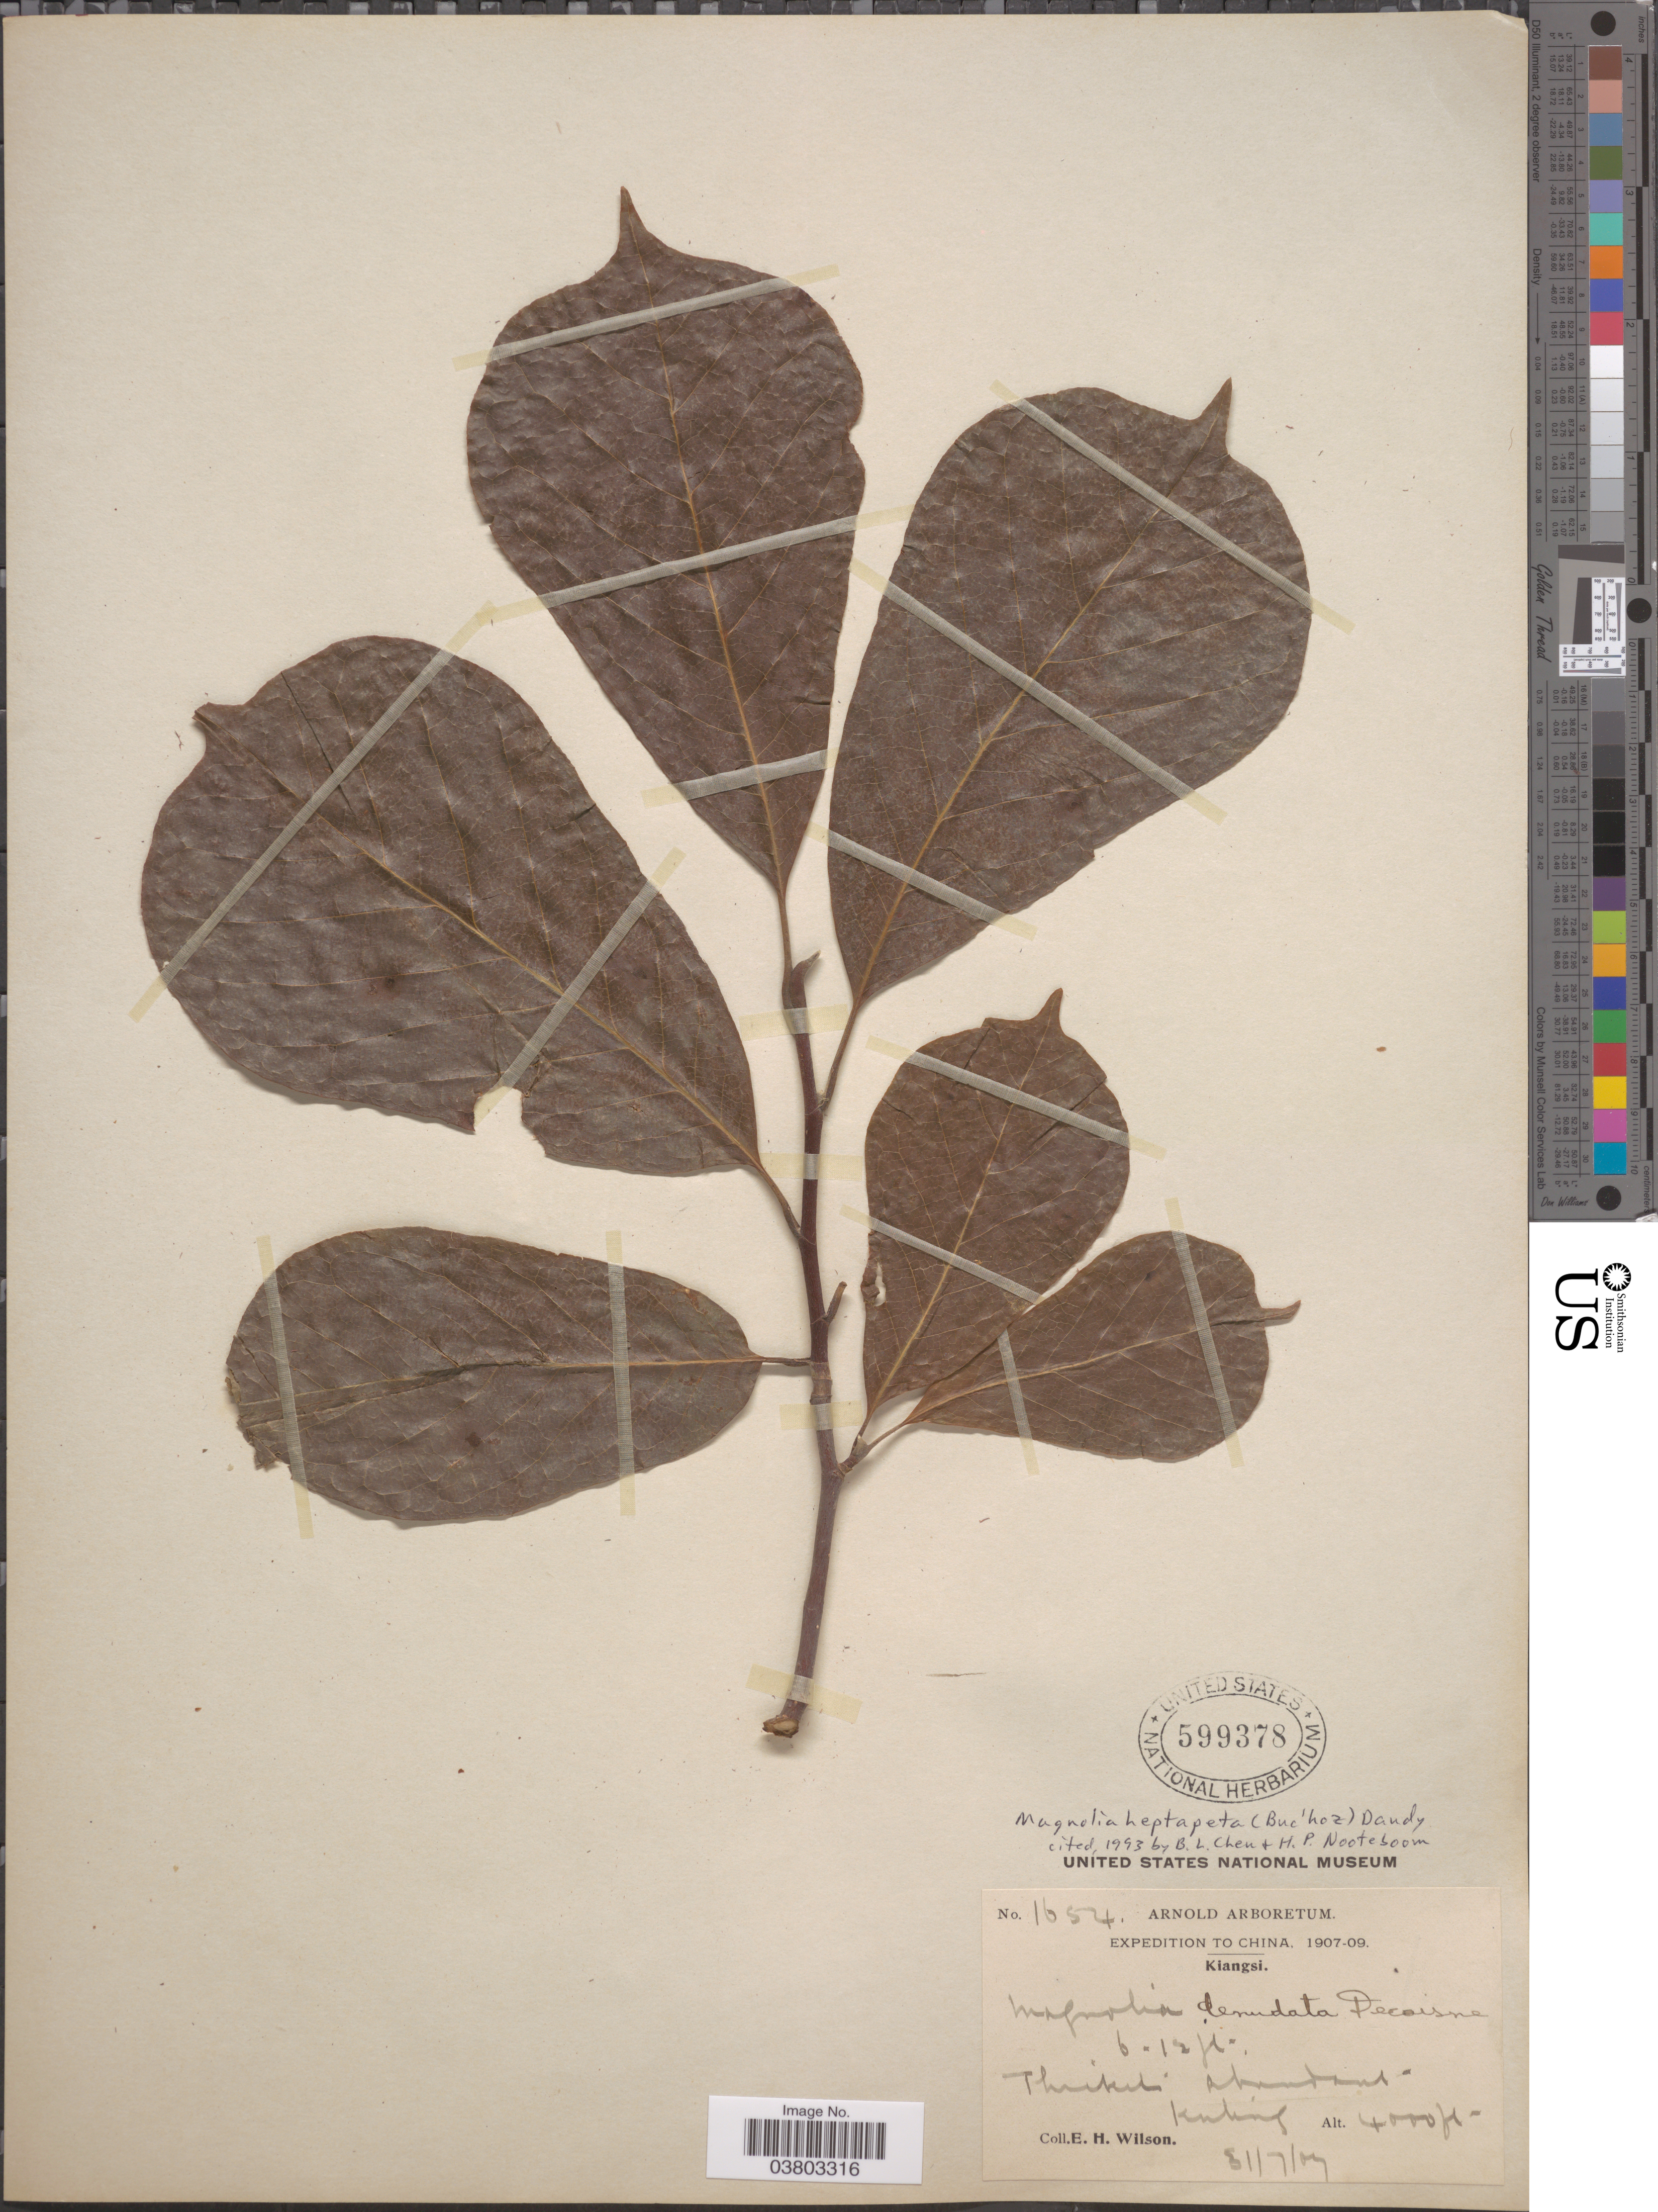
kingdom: Plantae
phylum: Tracheophyta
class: Magnoliopsida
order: Magnoliales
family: Magnoliaceae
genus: Magnolia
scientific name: Magnolia heptapeta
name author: (Buc'hoz) Dandy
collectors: E. Wilson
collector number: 1654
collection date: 1909-07-31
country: China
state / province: Jiangxi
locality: Kiangsi. Kuking.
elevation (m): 1219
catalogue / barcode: US 59378